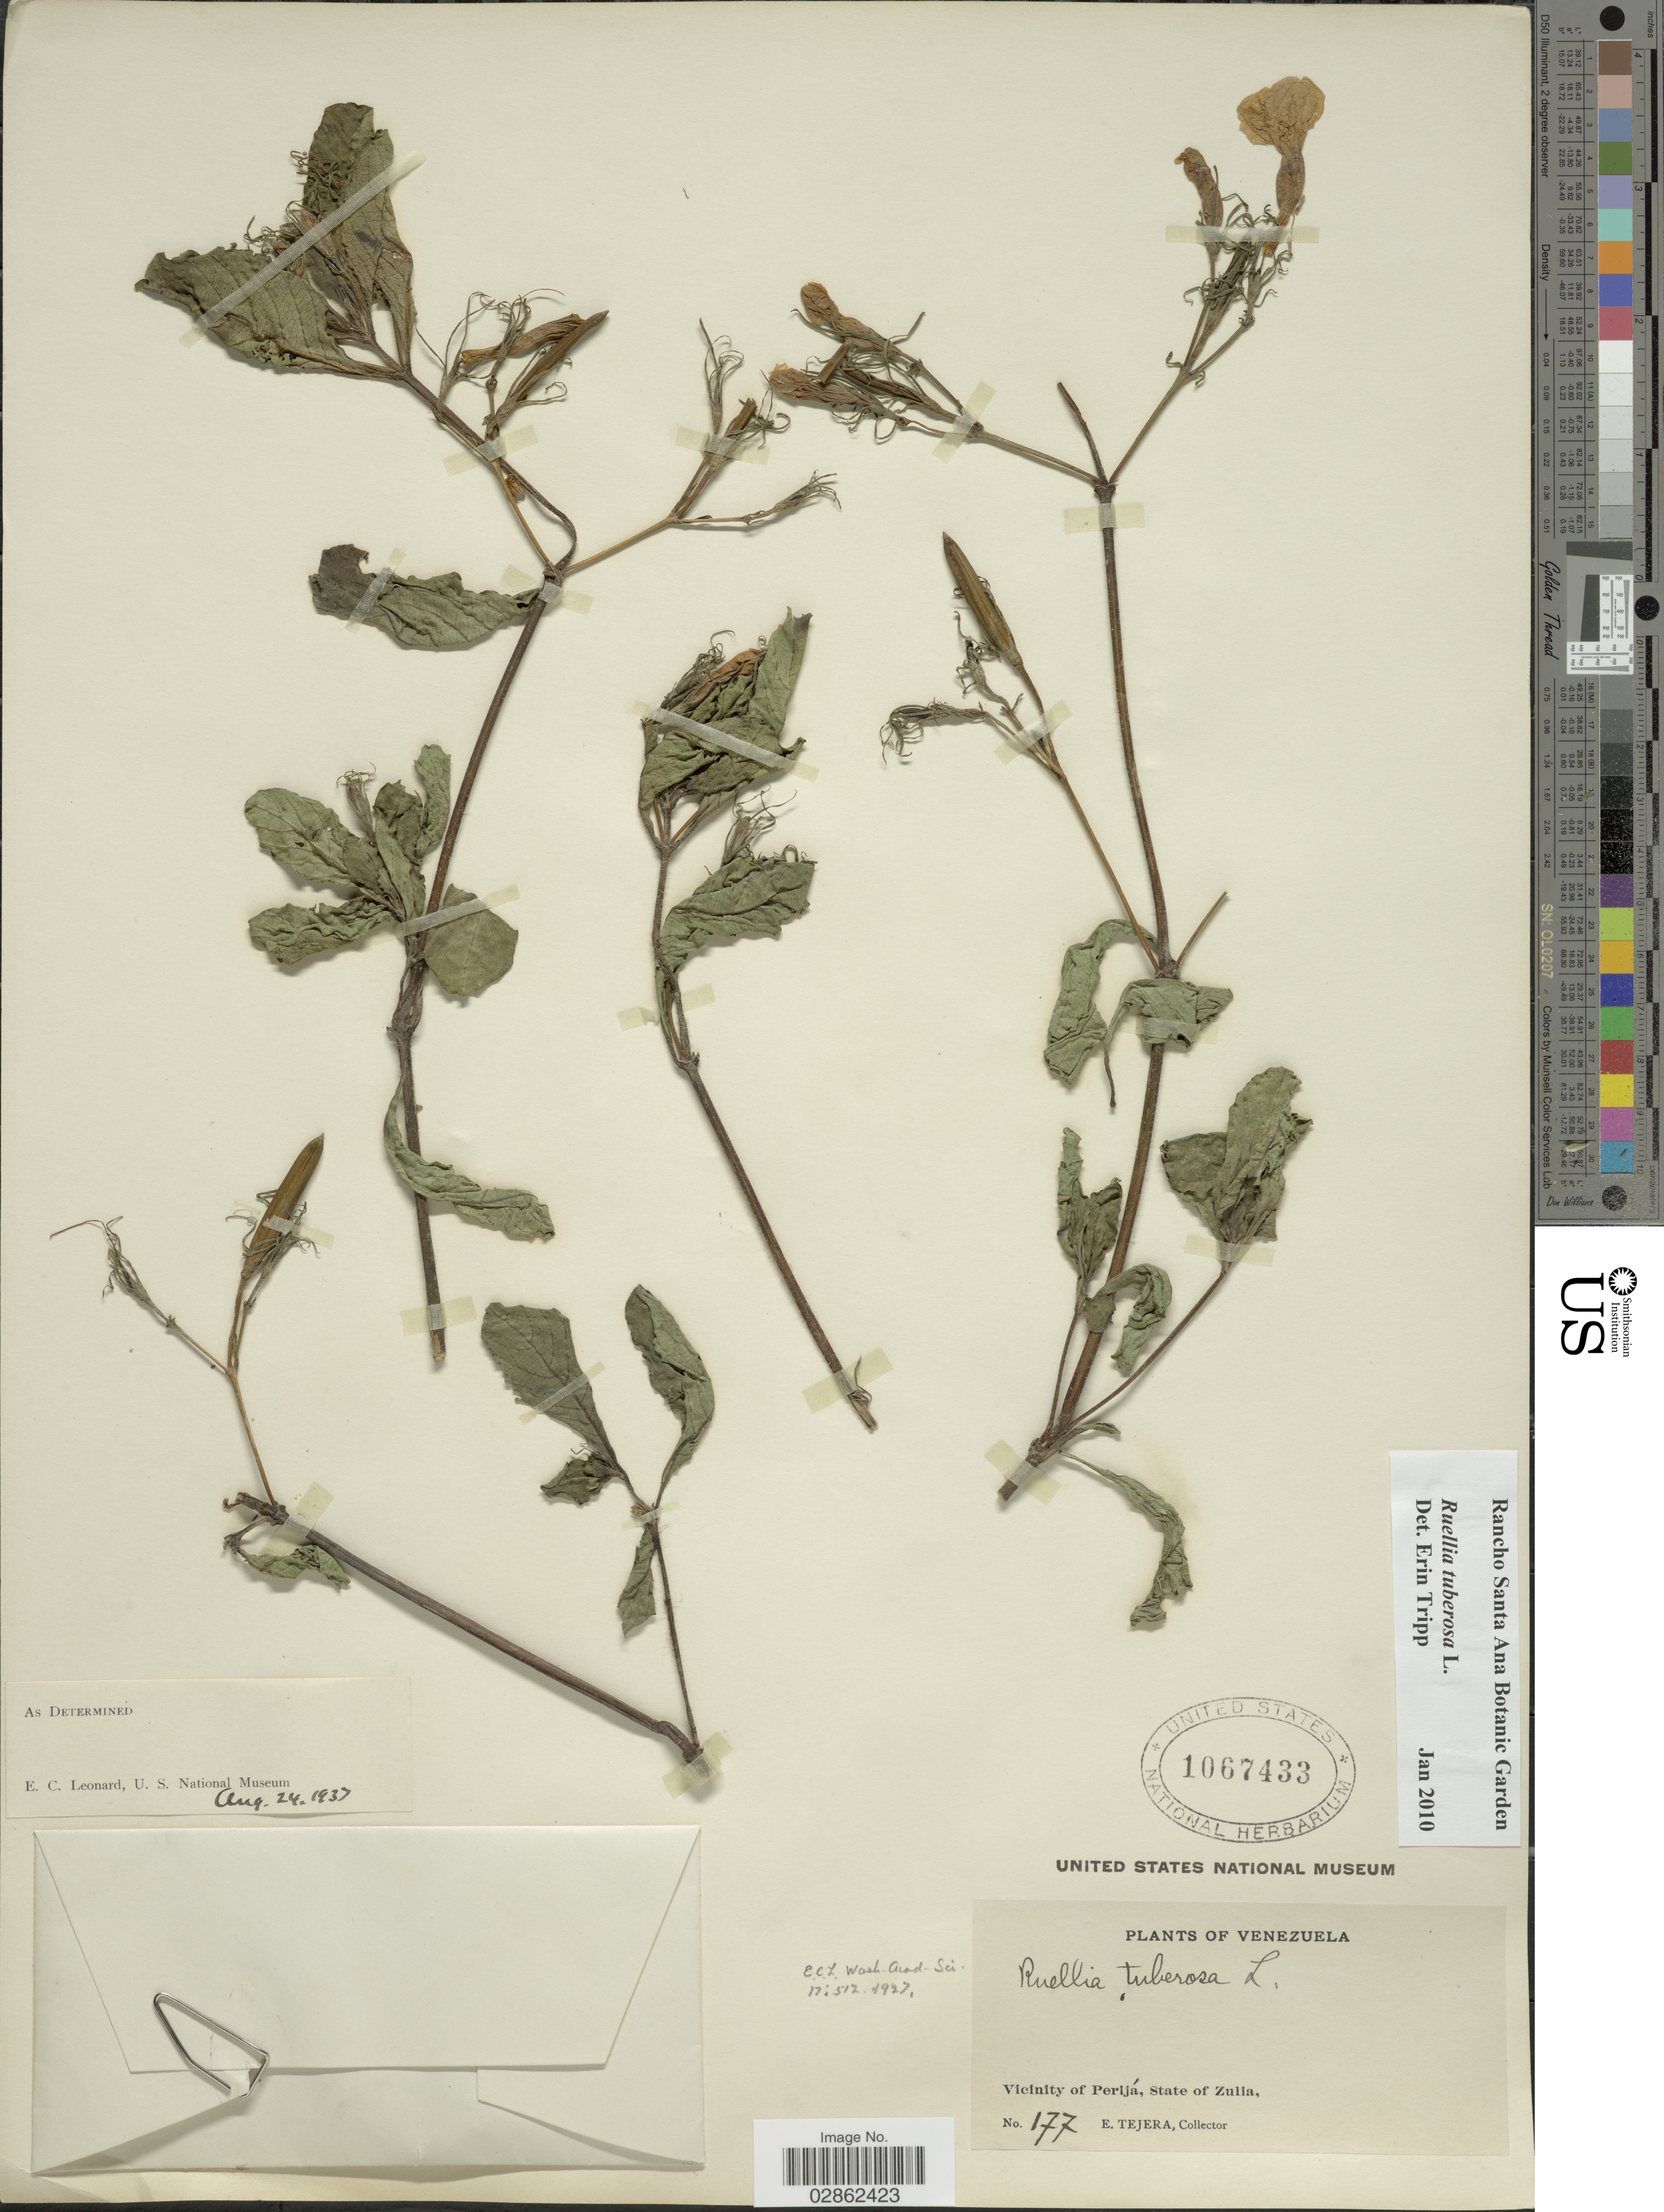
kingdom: Plantae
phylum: Tracheophyta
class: Magnoliopsida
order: Lamiales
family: Acanthaceae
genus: Ruellia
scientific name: Ruellia tuberosa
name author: L.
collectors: E. Tejera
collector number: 177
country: Venezuela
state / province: Zulia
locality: Vicinity of Perijá.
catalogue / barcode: US 1067433